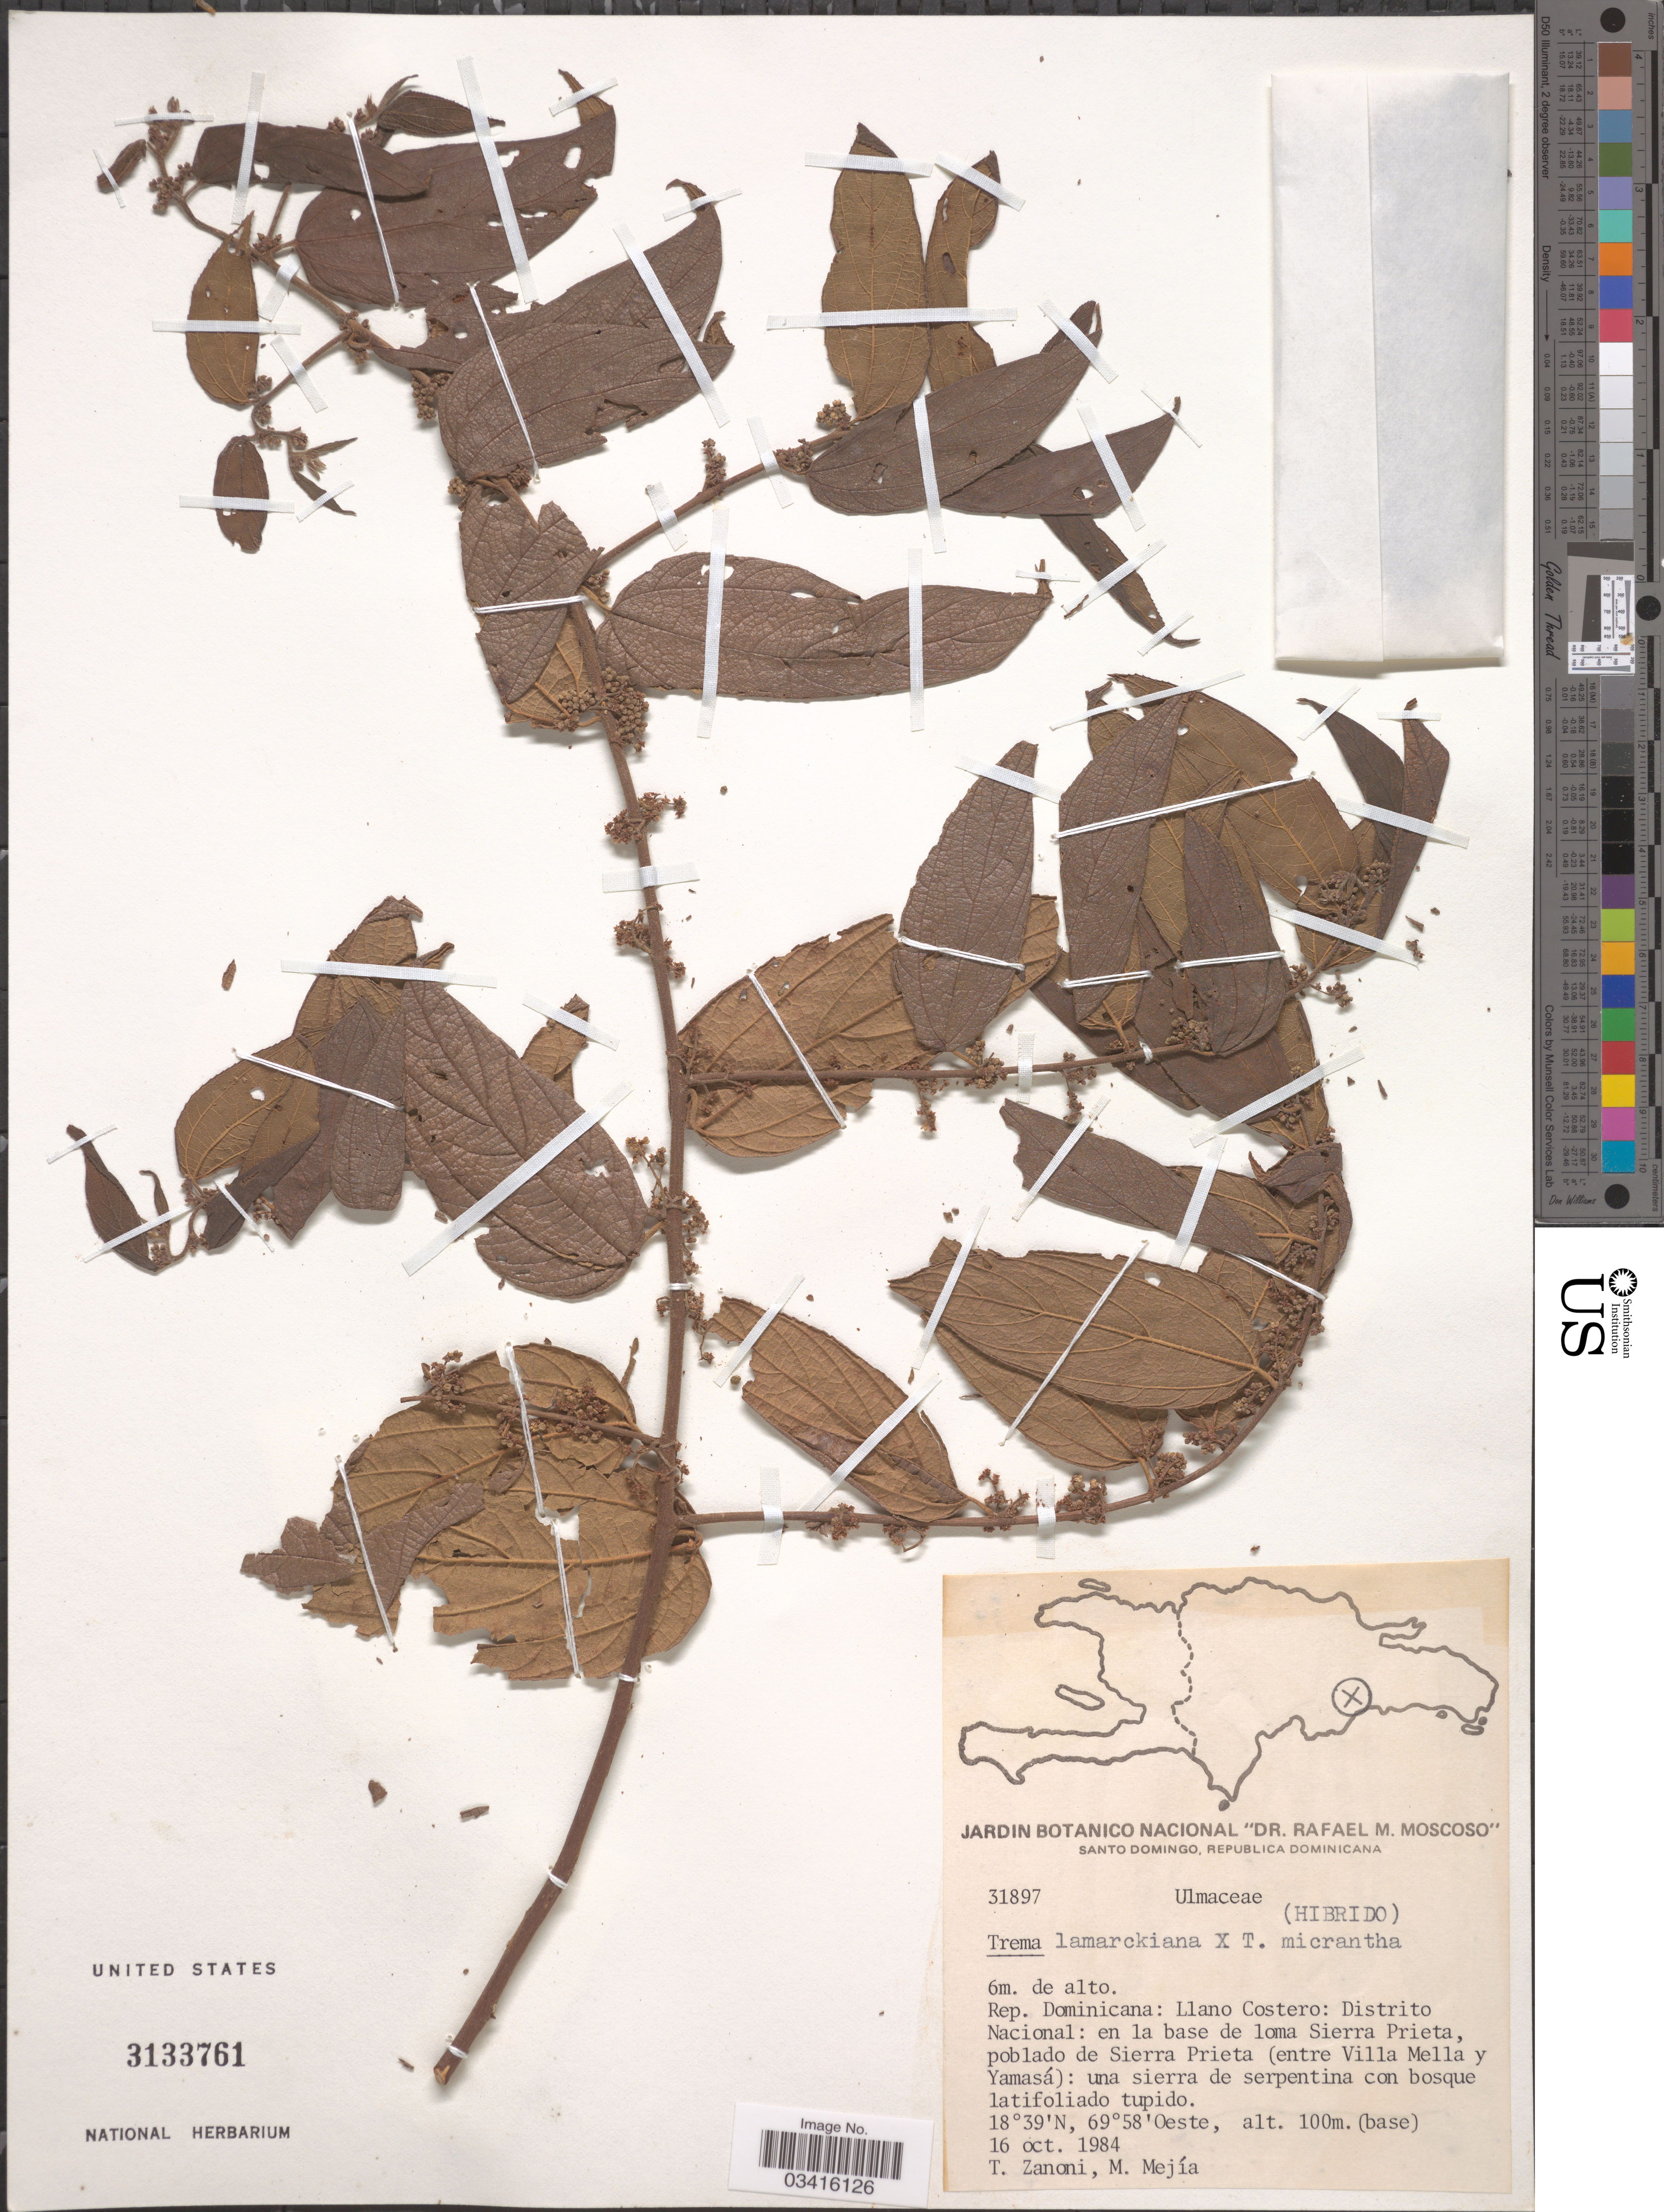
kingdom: Plantae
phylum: Tracheophyta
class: Magnoliopsida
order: Rosales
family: Cannabaceae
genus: Trema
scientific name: Trema lamarckianum x T. micranthum (L.) Blume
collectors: T. Zanoni & M. Mejia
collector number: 31897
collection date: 1984-10-16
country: Dominican Republic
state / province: Distrito Nacional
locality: Llano Costero: en la base de loma Sierra Prieta, poblado de Sierra Prieta (entre Villa Mella y Yamasá).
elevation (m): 100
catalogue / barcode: US 3133761